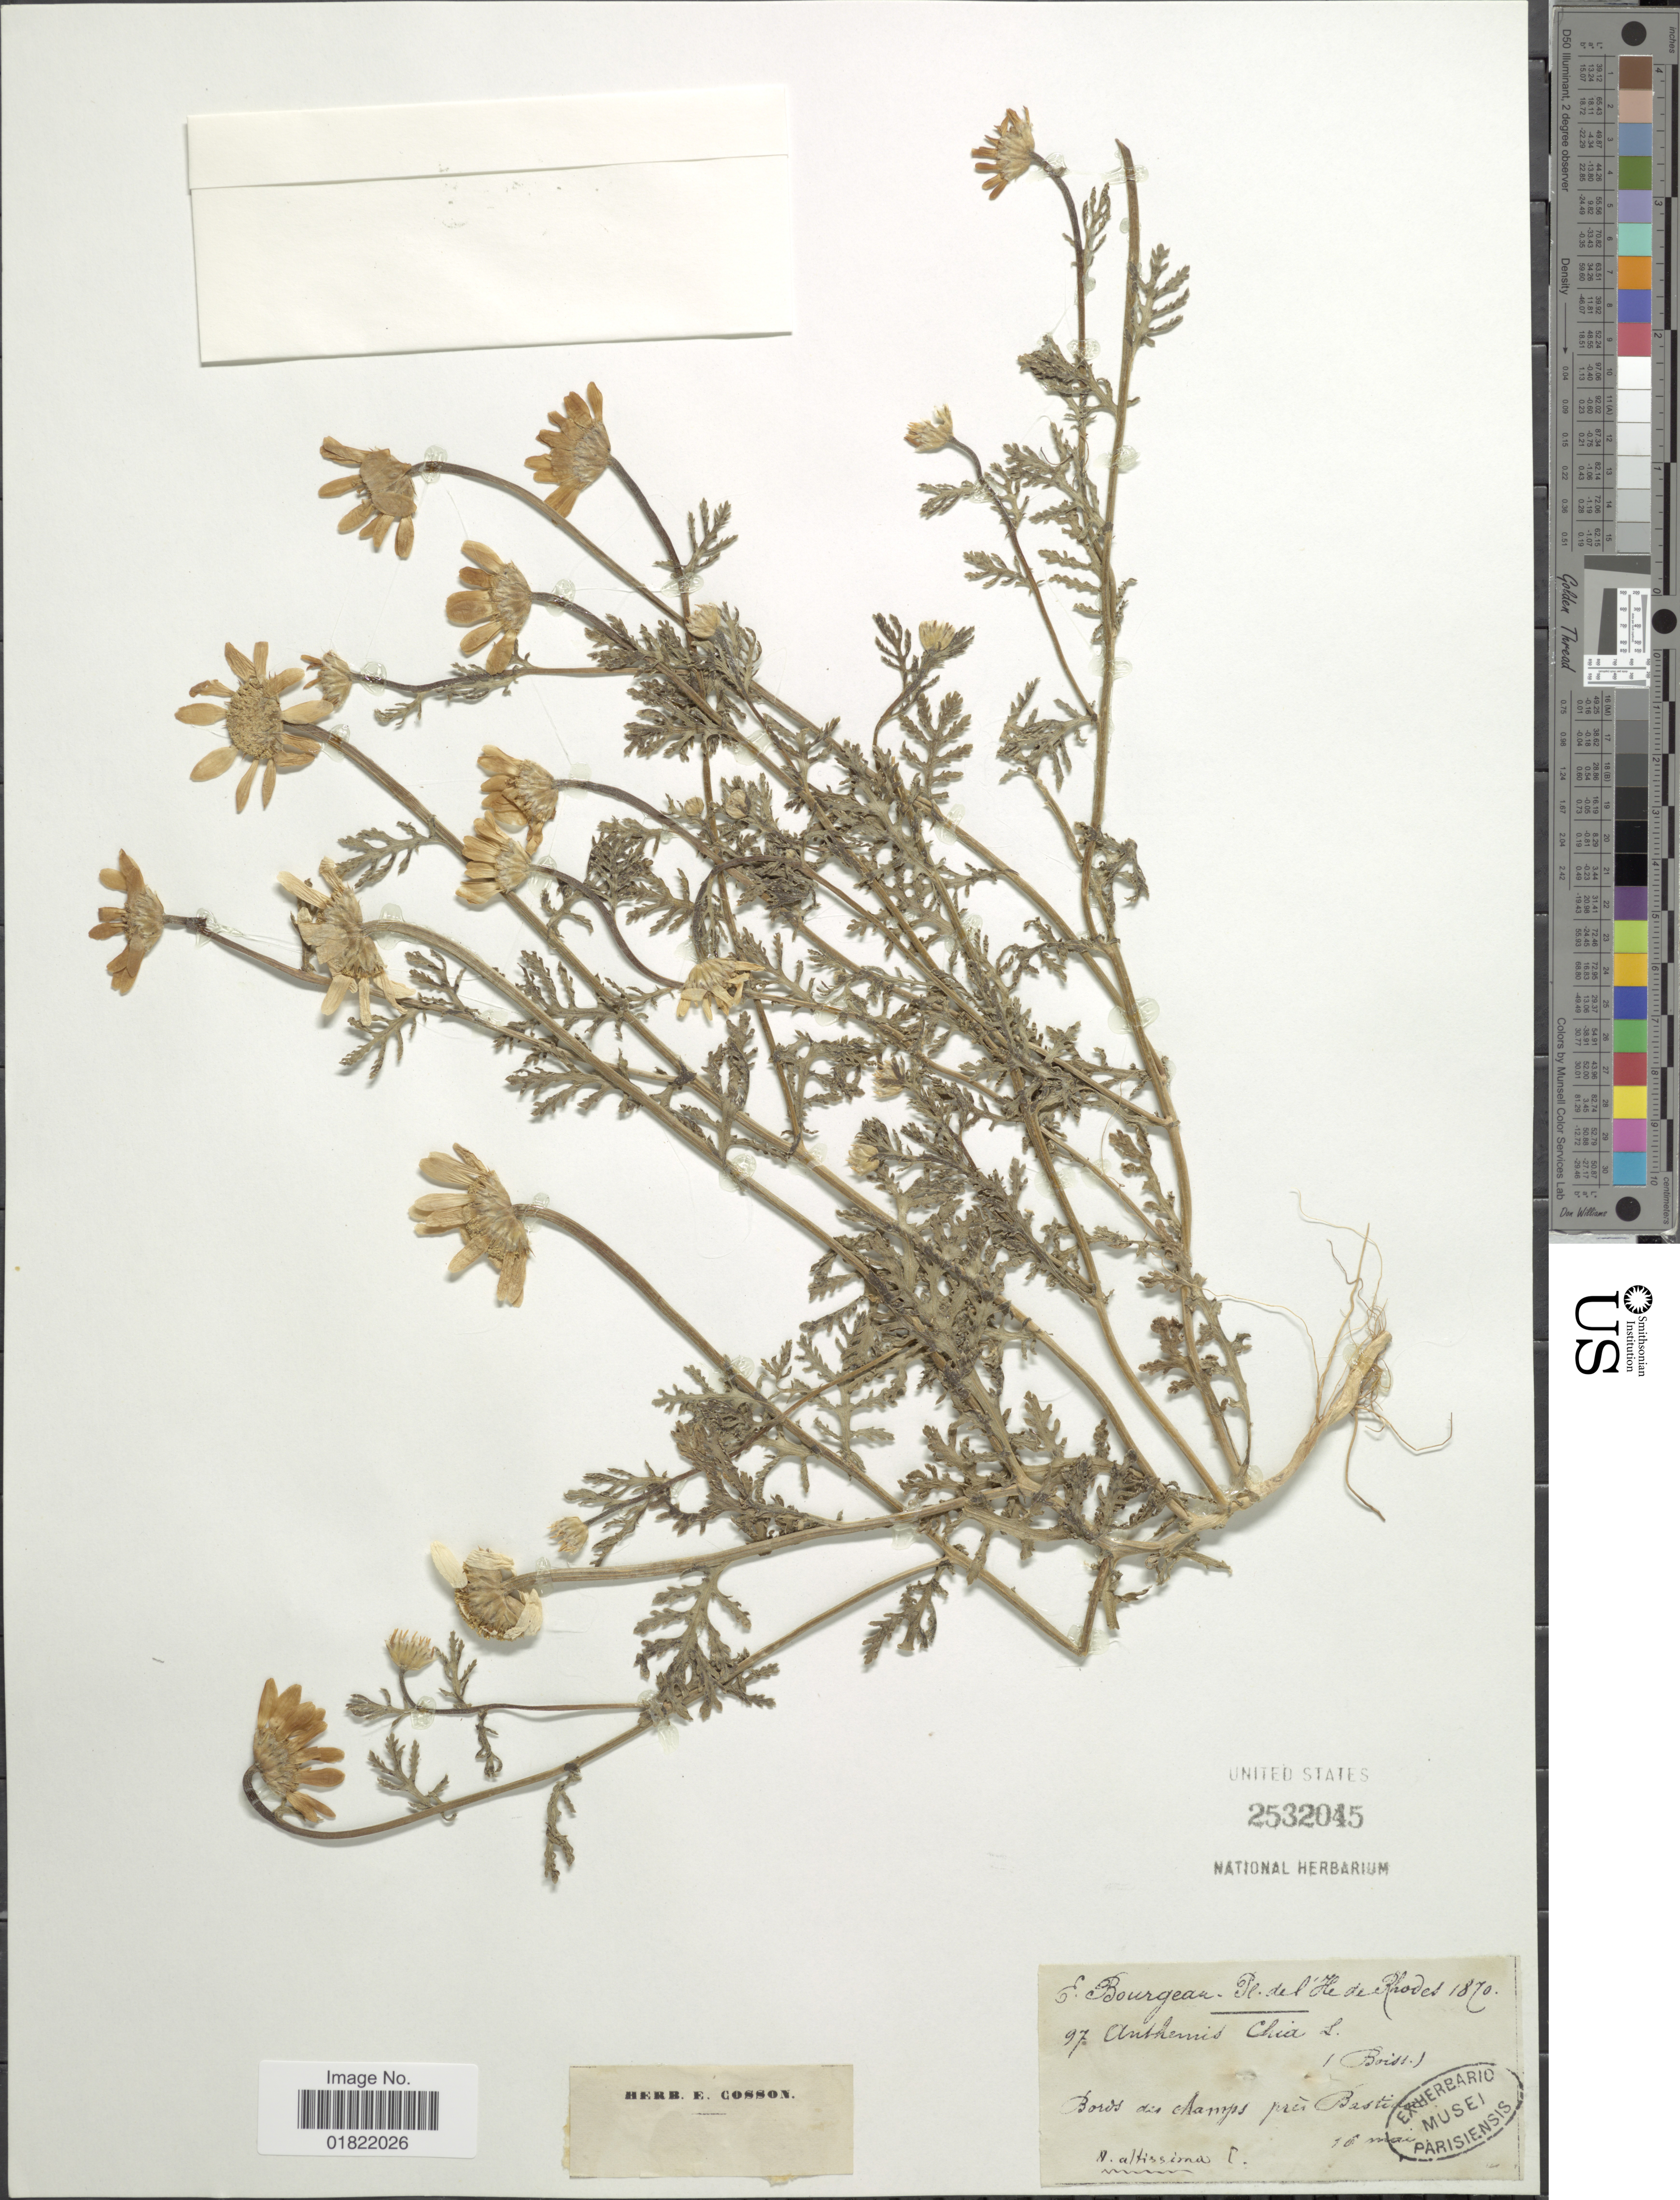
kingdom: Plantae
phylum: Tracheophyta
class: Magnoliopsida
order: Asterales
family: Asteraceae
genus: Anthemis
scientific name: Anthemis chia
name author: L.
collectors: E. Bourgeau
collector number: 97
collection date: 1870-05-18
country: Greece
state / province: South Aegean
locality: Del He de Rhodes, Boros des Champs pres Bastida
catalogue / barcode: US 2532045